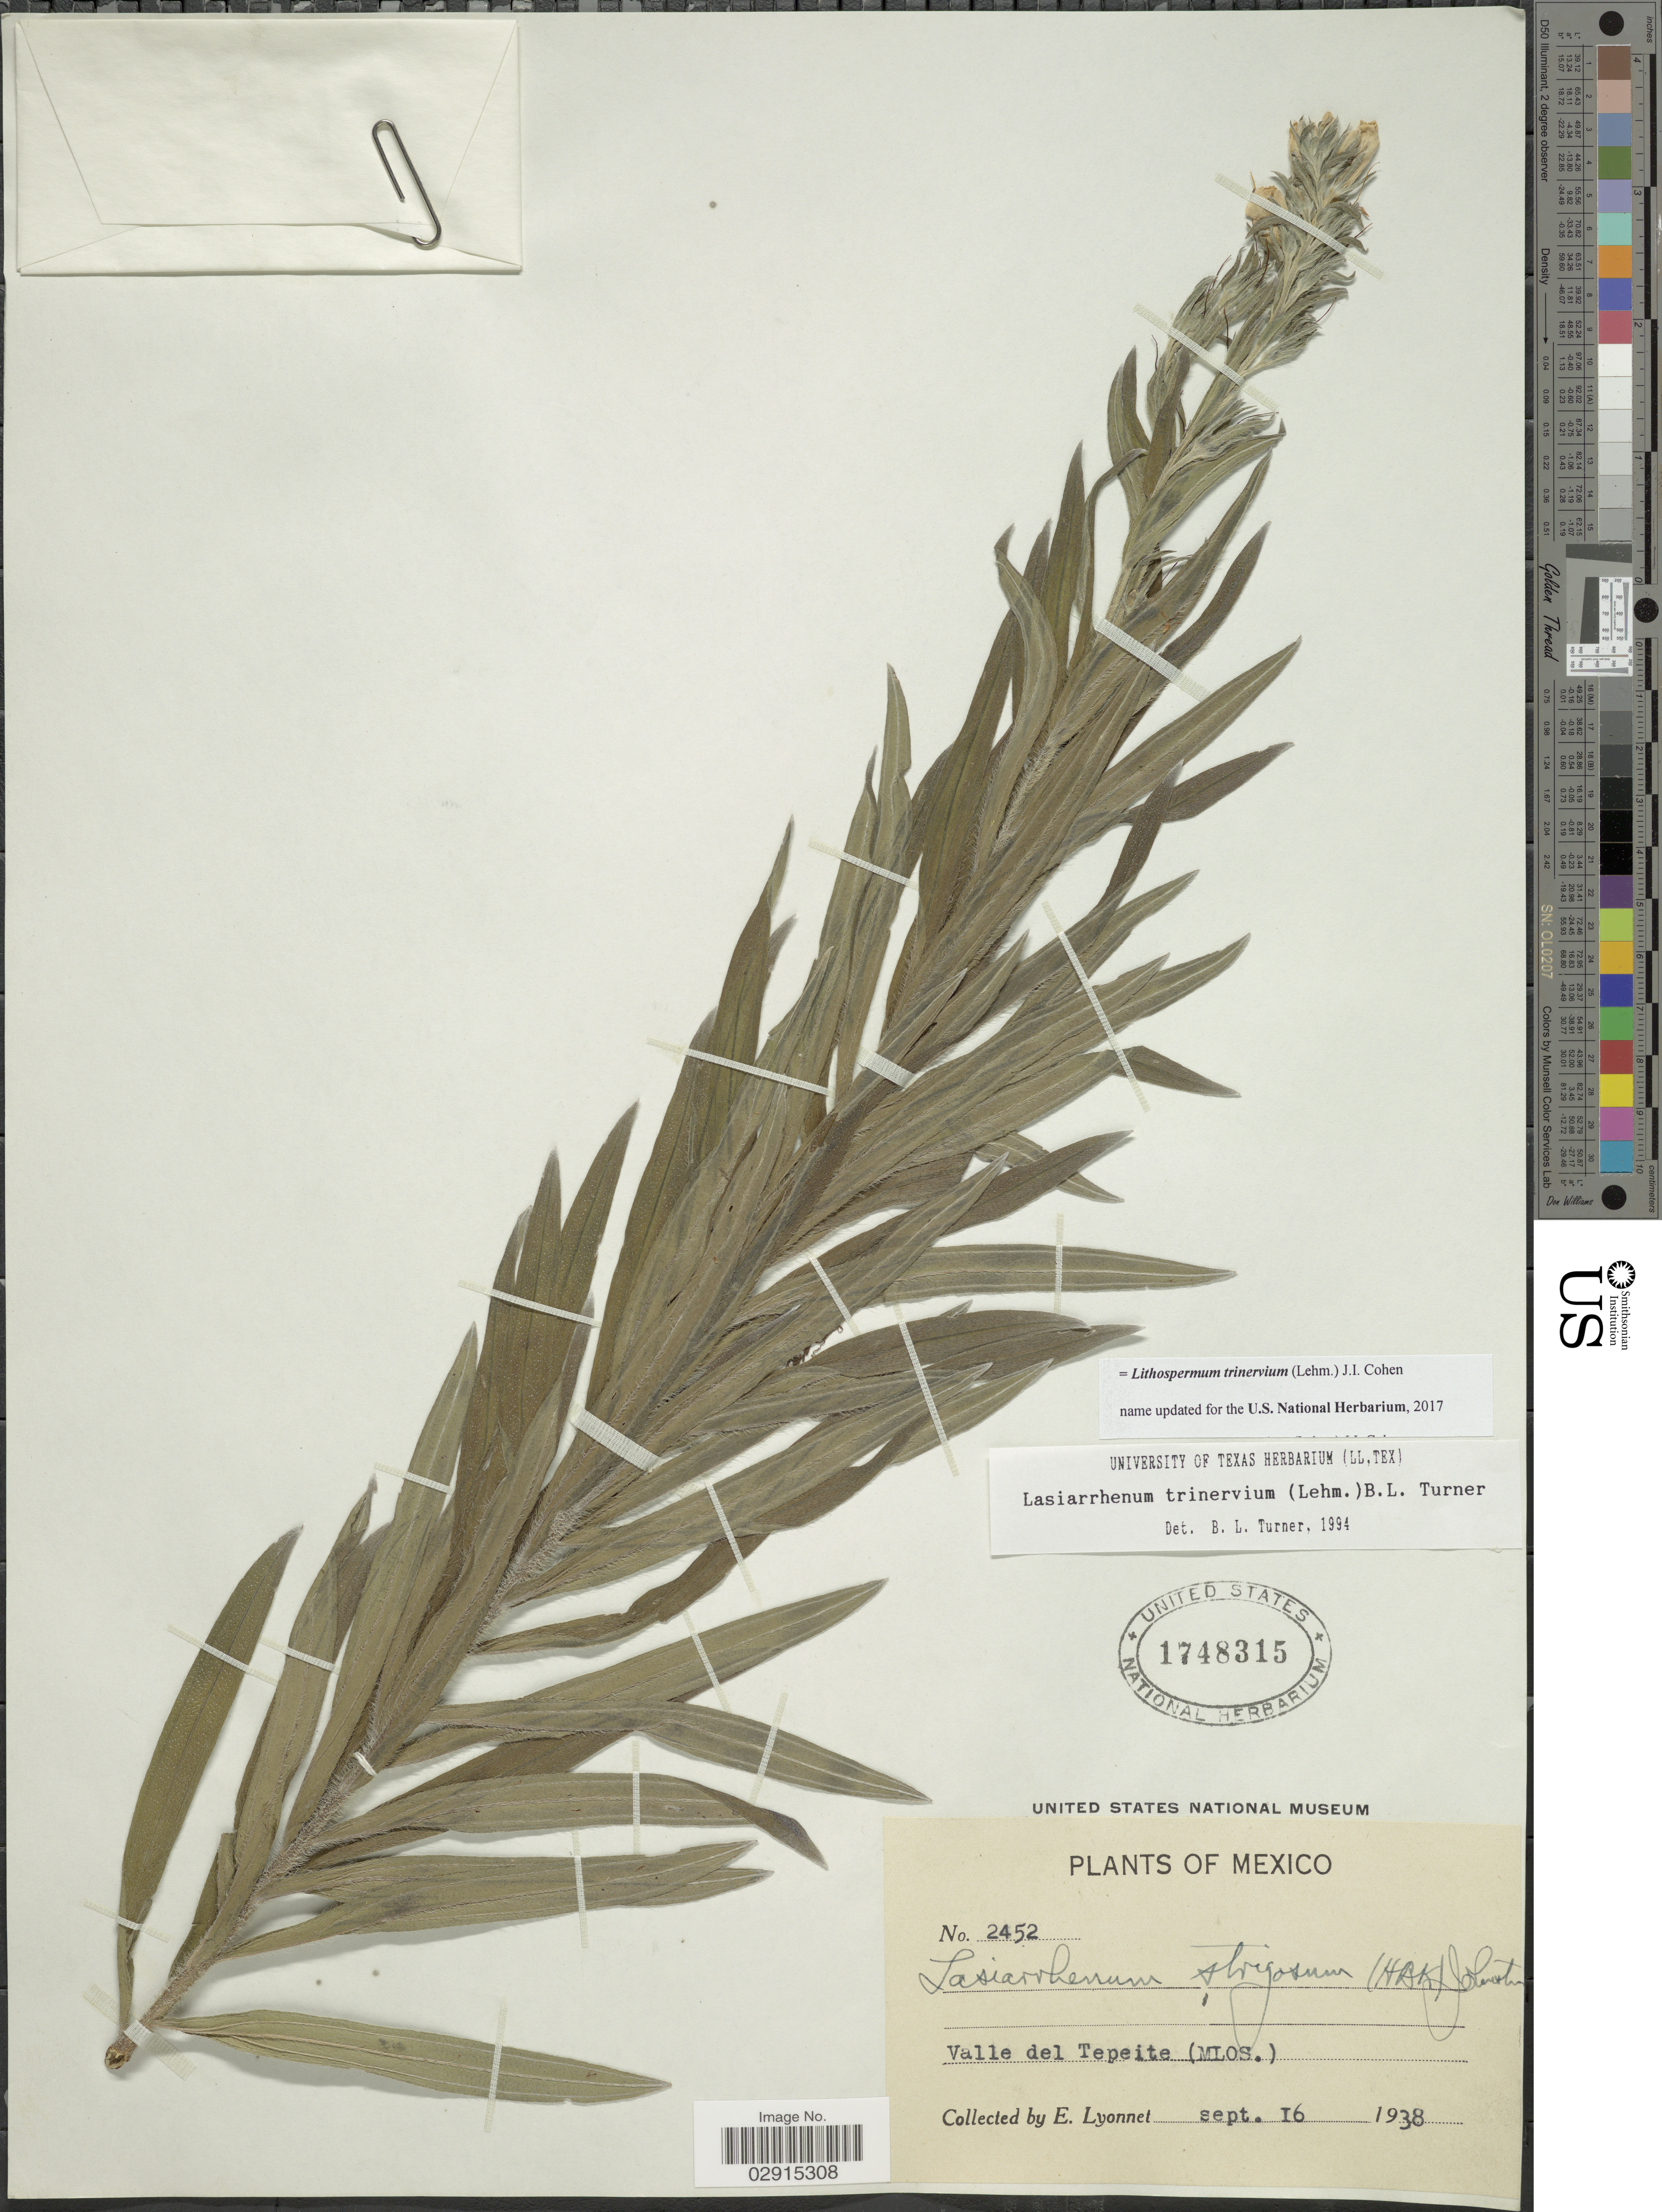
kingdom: Plantae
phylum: Tracheophyta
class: Magnoliopsida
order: Boraginales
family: Boraginaceae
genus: Lithospermum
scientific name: Lithospermum trinervium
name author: (Lehm.) J.I. Cohen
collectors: E. Lyonnel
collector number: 2452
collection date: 1938-09-16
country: Mexico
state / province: Morelos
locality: Valle del Tepeite (MLOS.).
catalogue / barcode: US 1748315